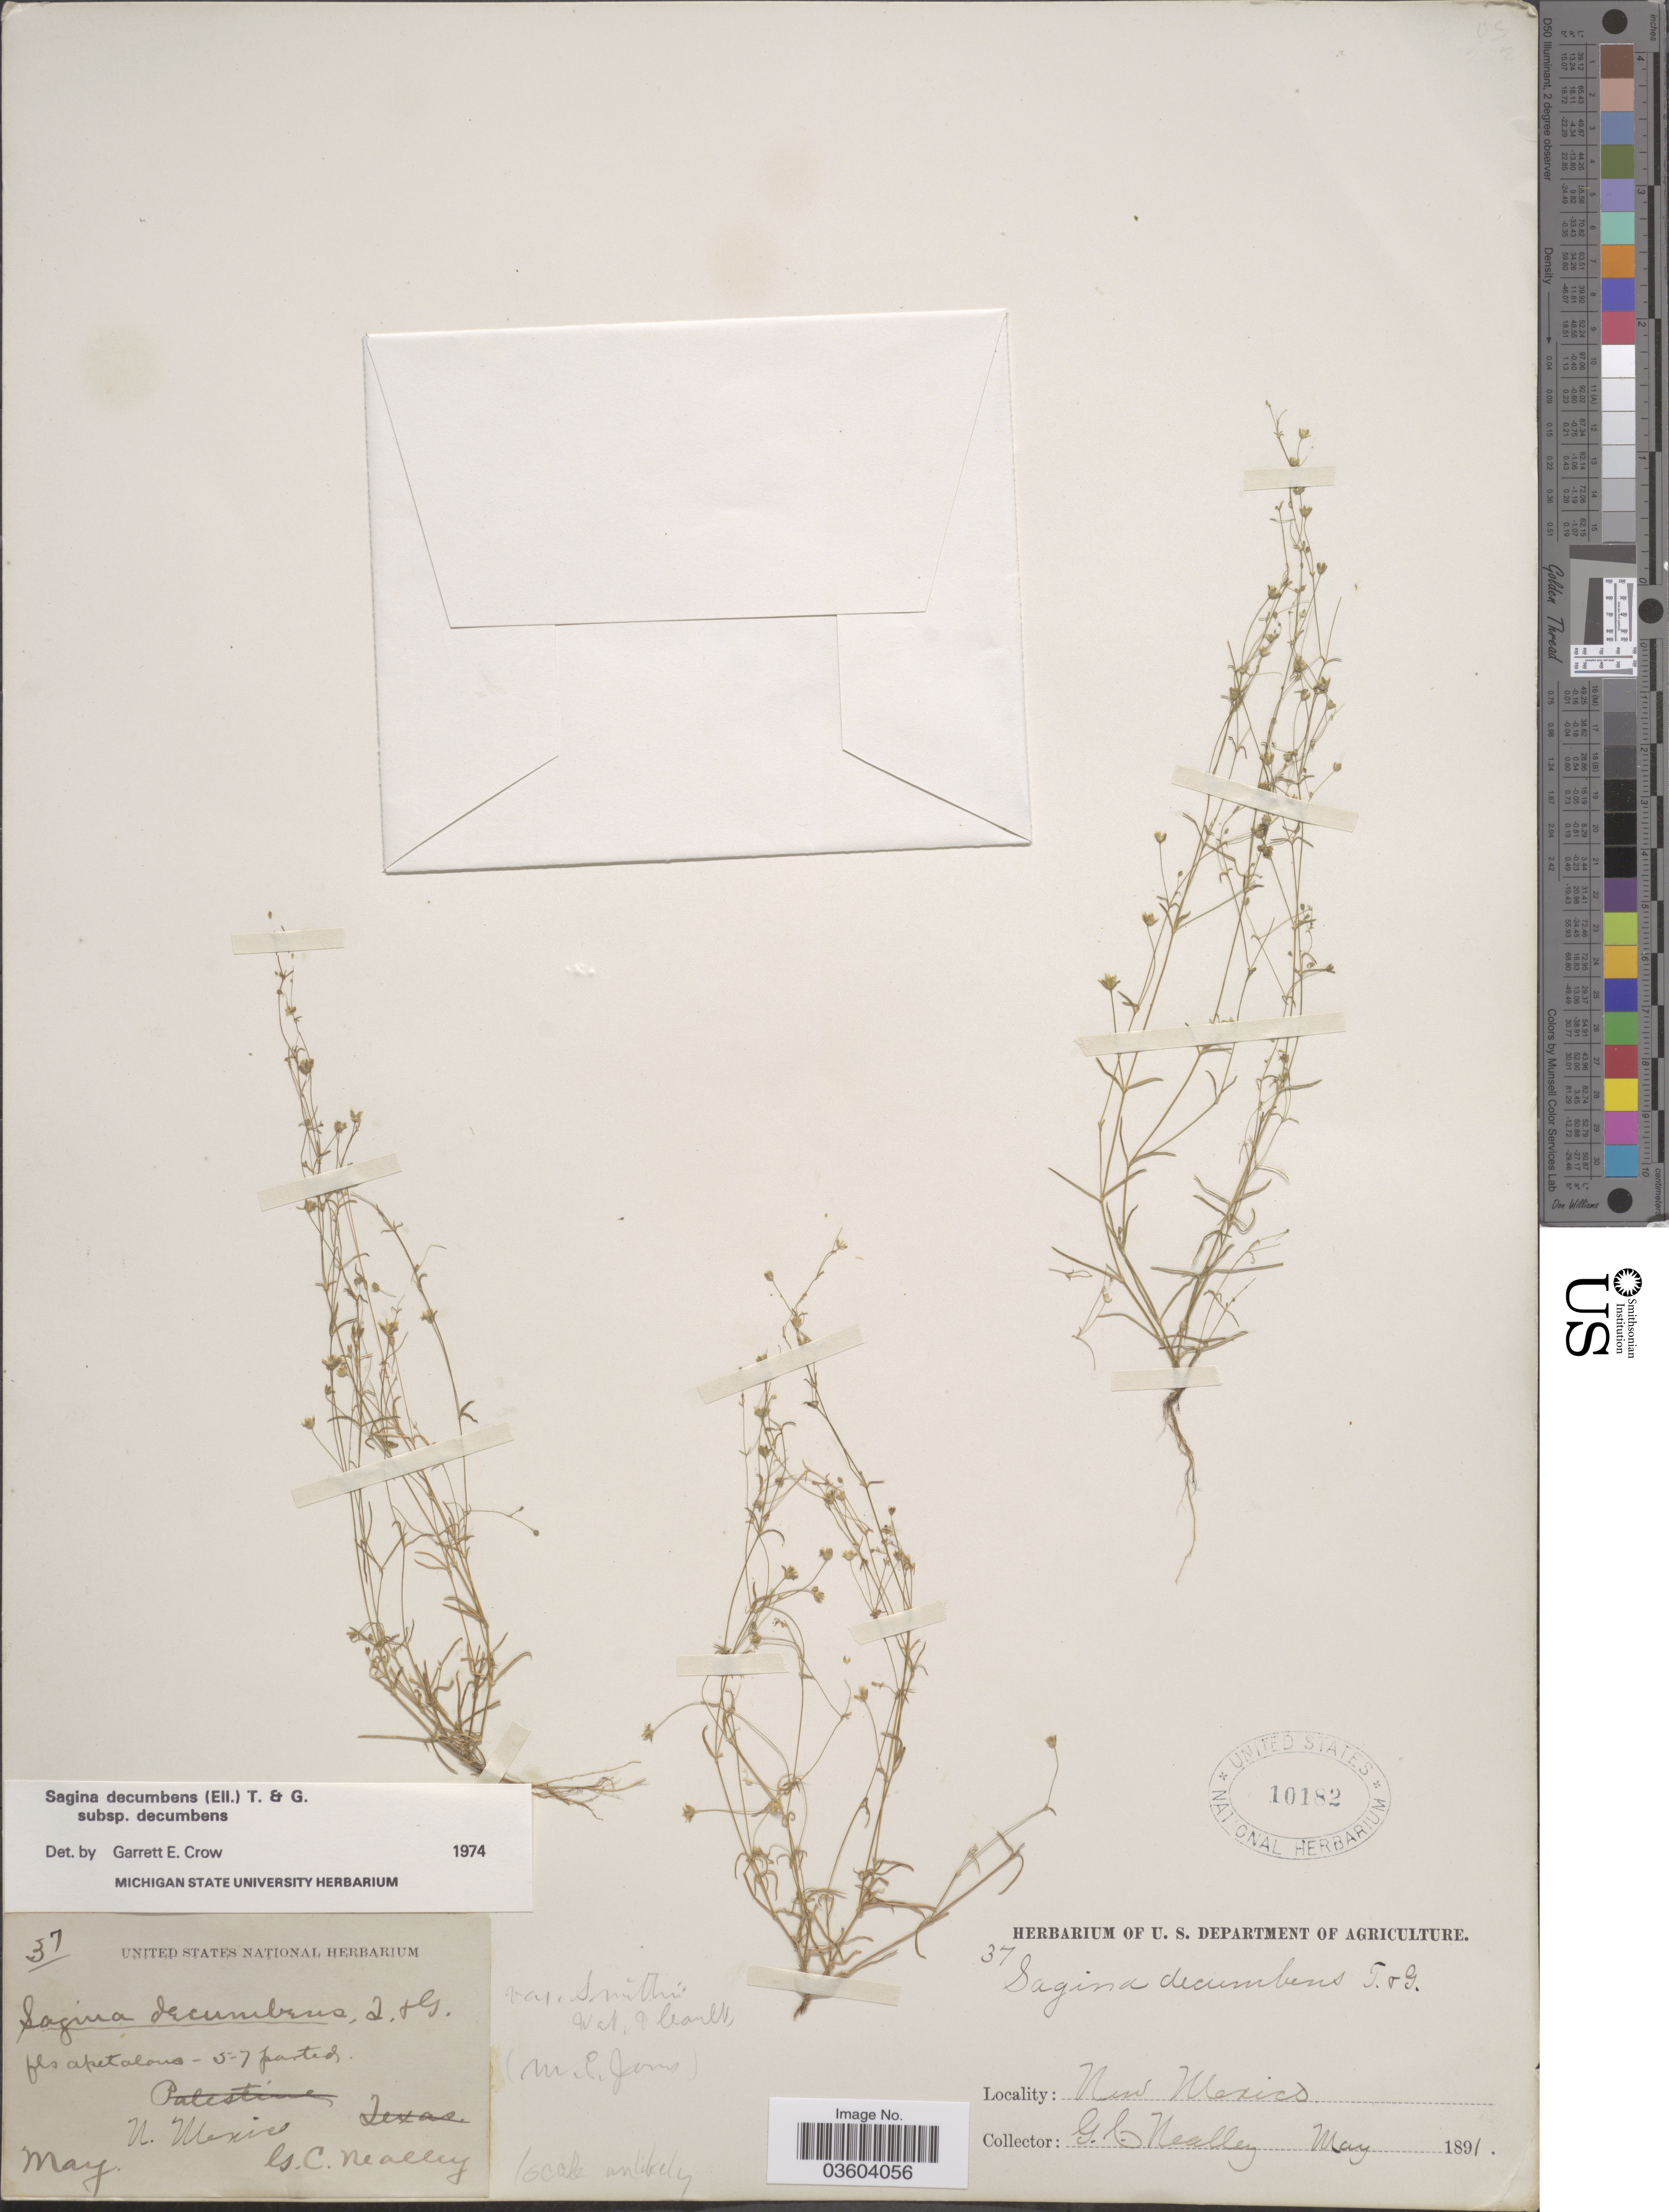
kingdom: Plantae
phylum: Tracheophyta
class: Magnoliopsida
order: Caryophyllales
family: Caryophyllaceae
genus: Sagina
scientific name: Sagina decumbens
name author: (Elliott) Torr. & A. Gray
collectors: G. C. Nealley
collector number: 37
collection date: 1891-05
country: United States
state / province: New Mexico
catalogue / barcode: US 10182